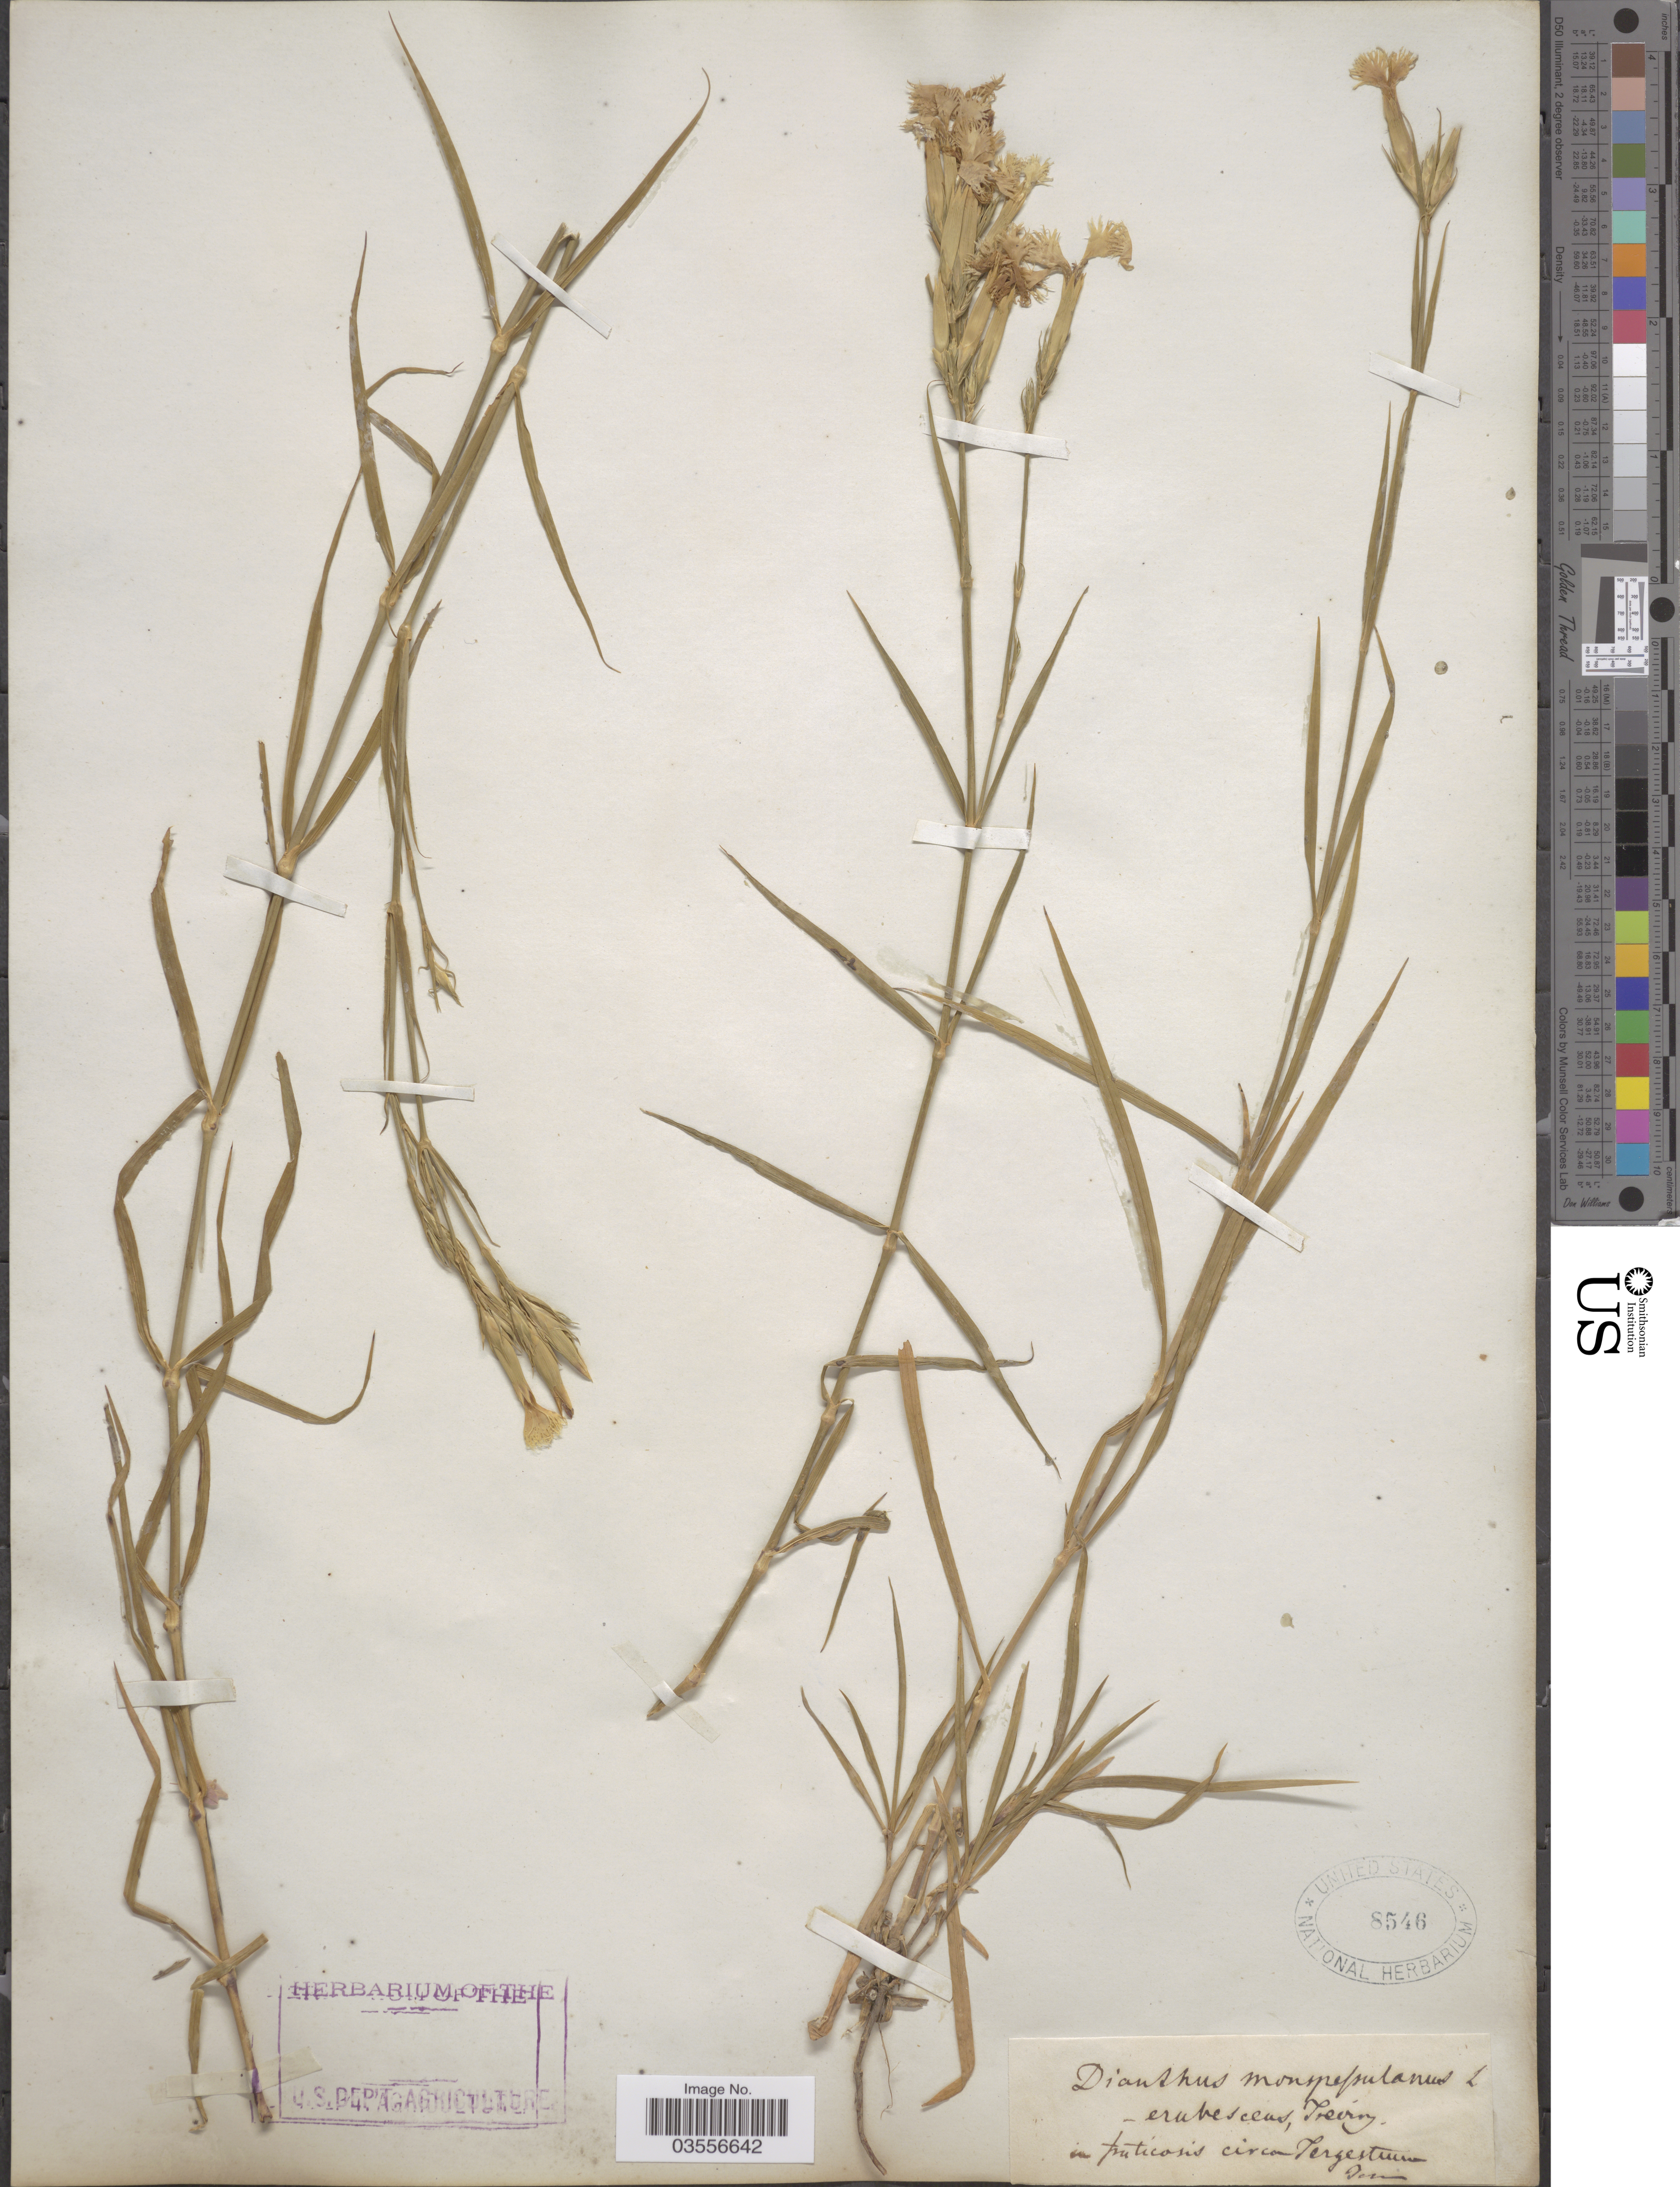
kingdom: Plantae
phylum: Tracheophyta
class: Magnoliopsida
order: Caryophyllales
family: Caryophyllaceae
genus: Dianthus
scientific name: Dianthus monspessulanus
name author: L.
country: Italy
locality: In fruticosis circa Tergestum.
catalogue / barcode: US 8546